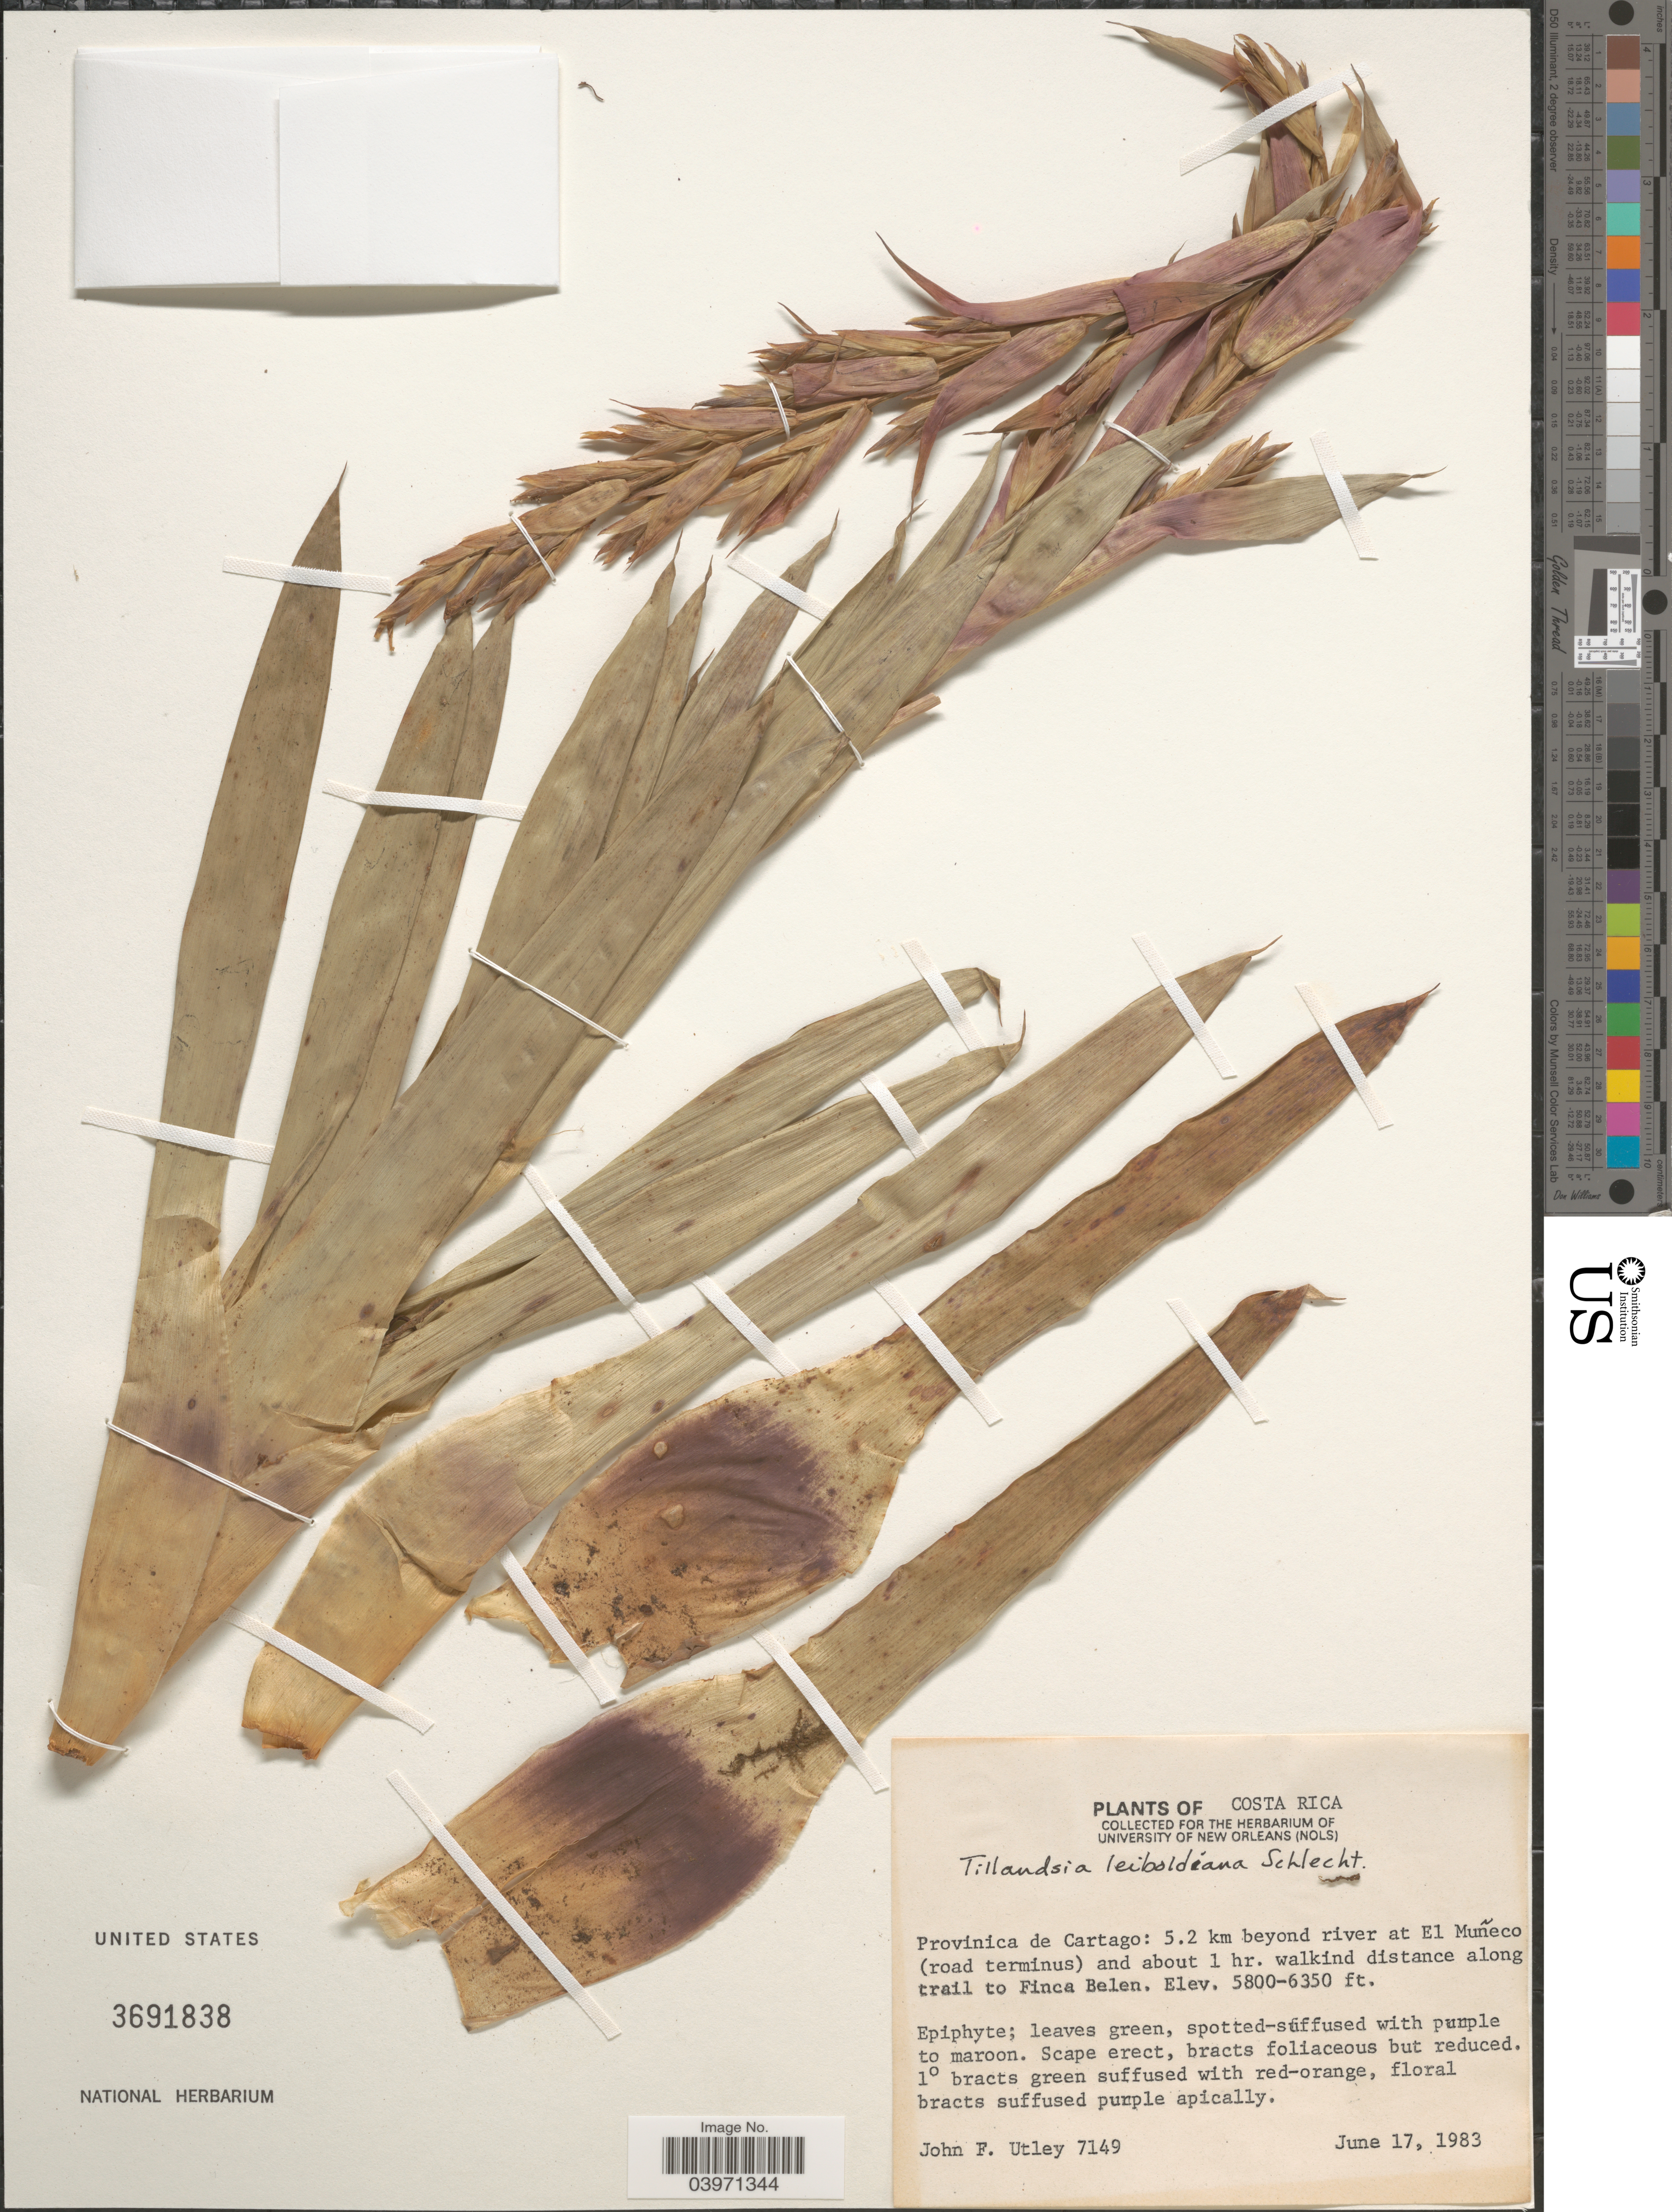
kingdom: Plantae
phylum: Tracheophyta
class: Liliopsida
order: Poales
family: Bromeliaceae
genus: Tillandsia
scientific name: Tillandsia leiboldiana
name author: Schltdl.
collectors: J. F. Utley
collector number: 7149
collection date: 1983-06-17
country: Costa Rica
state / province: Cartago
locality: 5.2 km beyond river at El Muñeco (road terminus) and about 1 hr. walkind distance along trail to Finca Belen.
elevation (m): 1768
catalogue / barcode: US 3691838